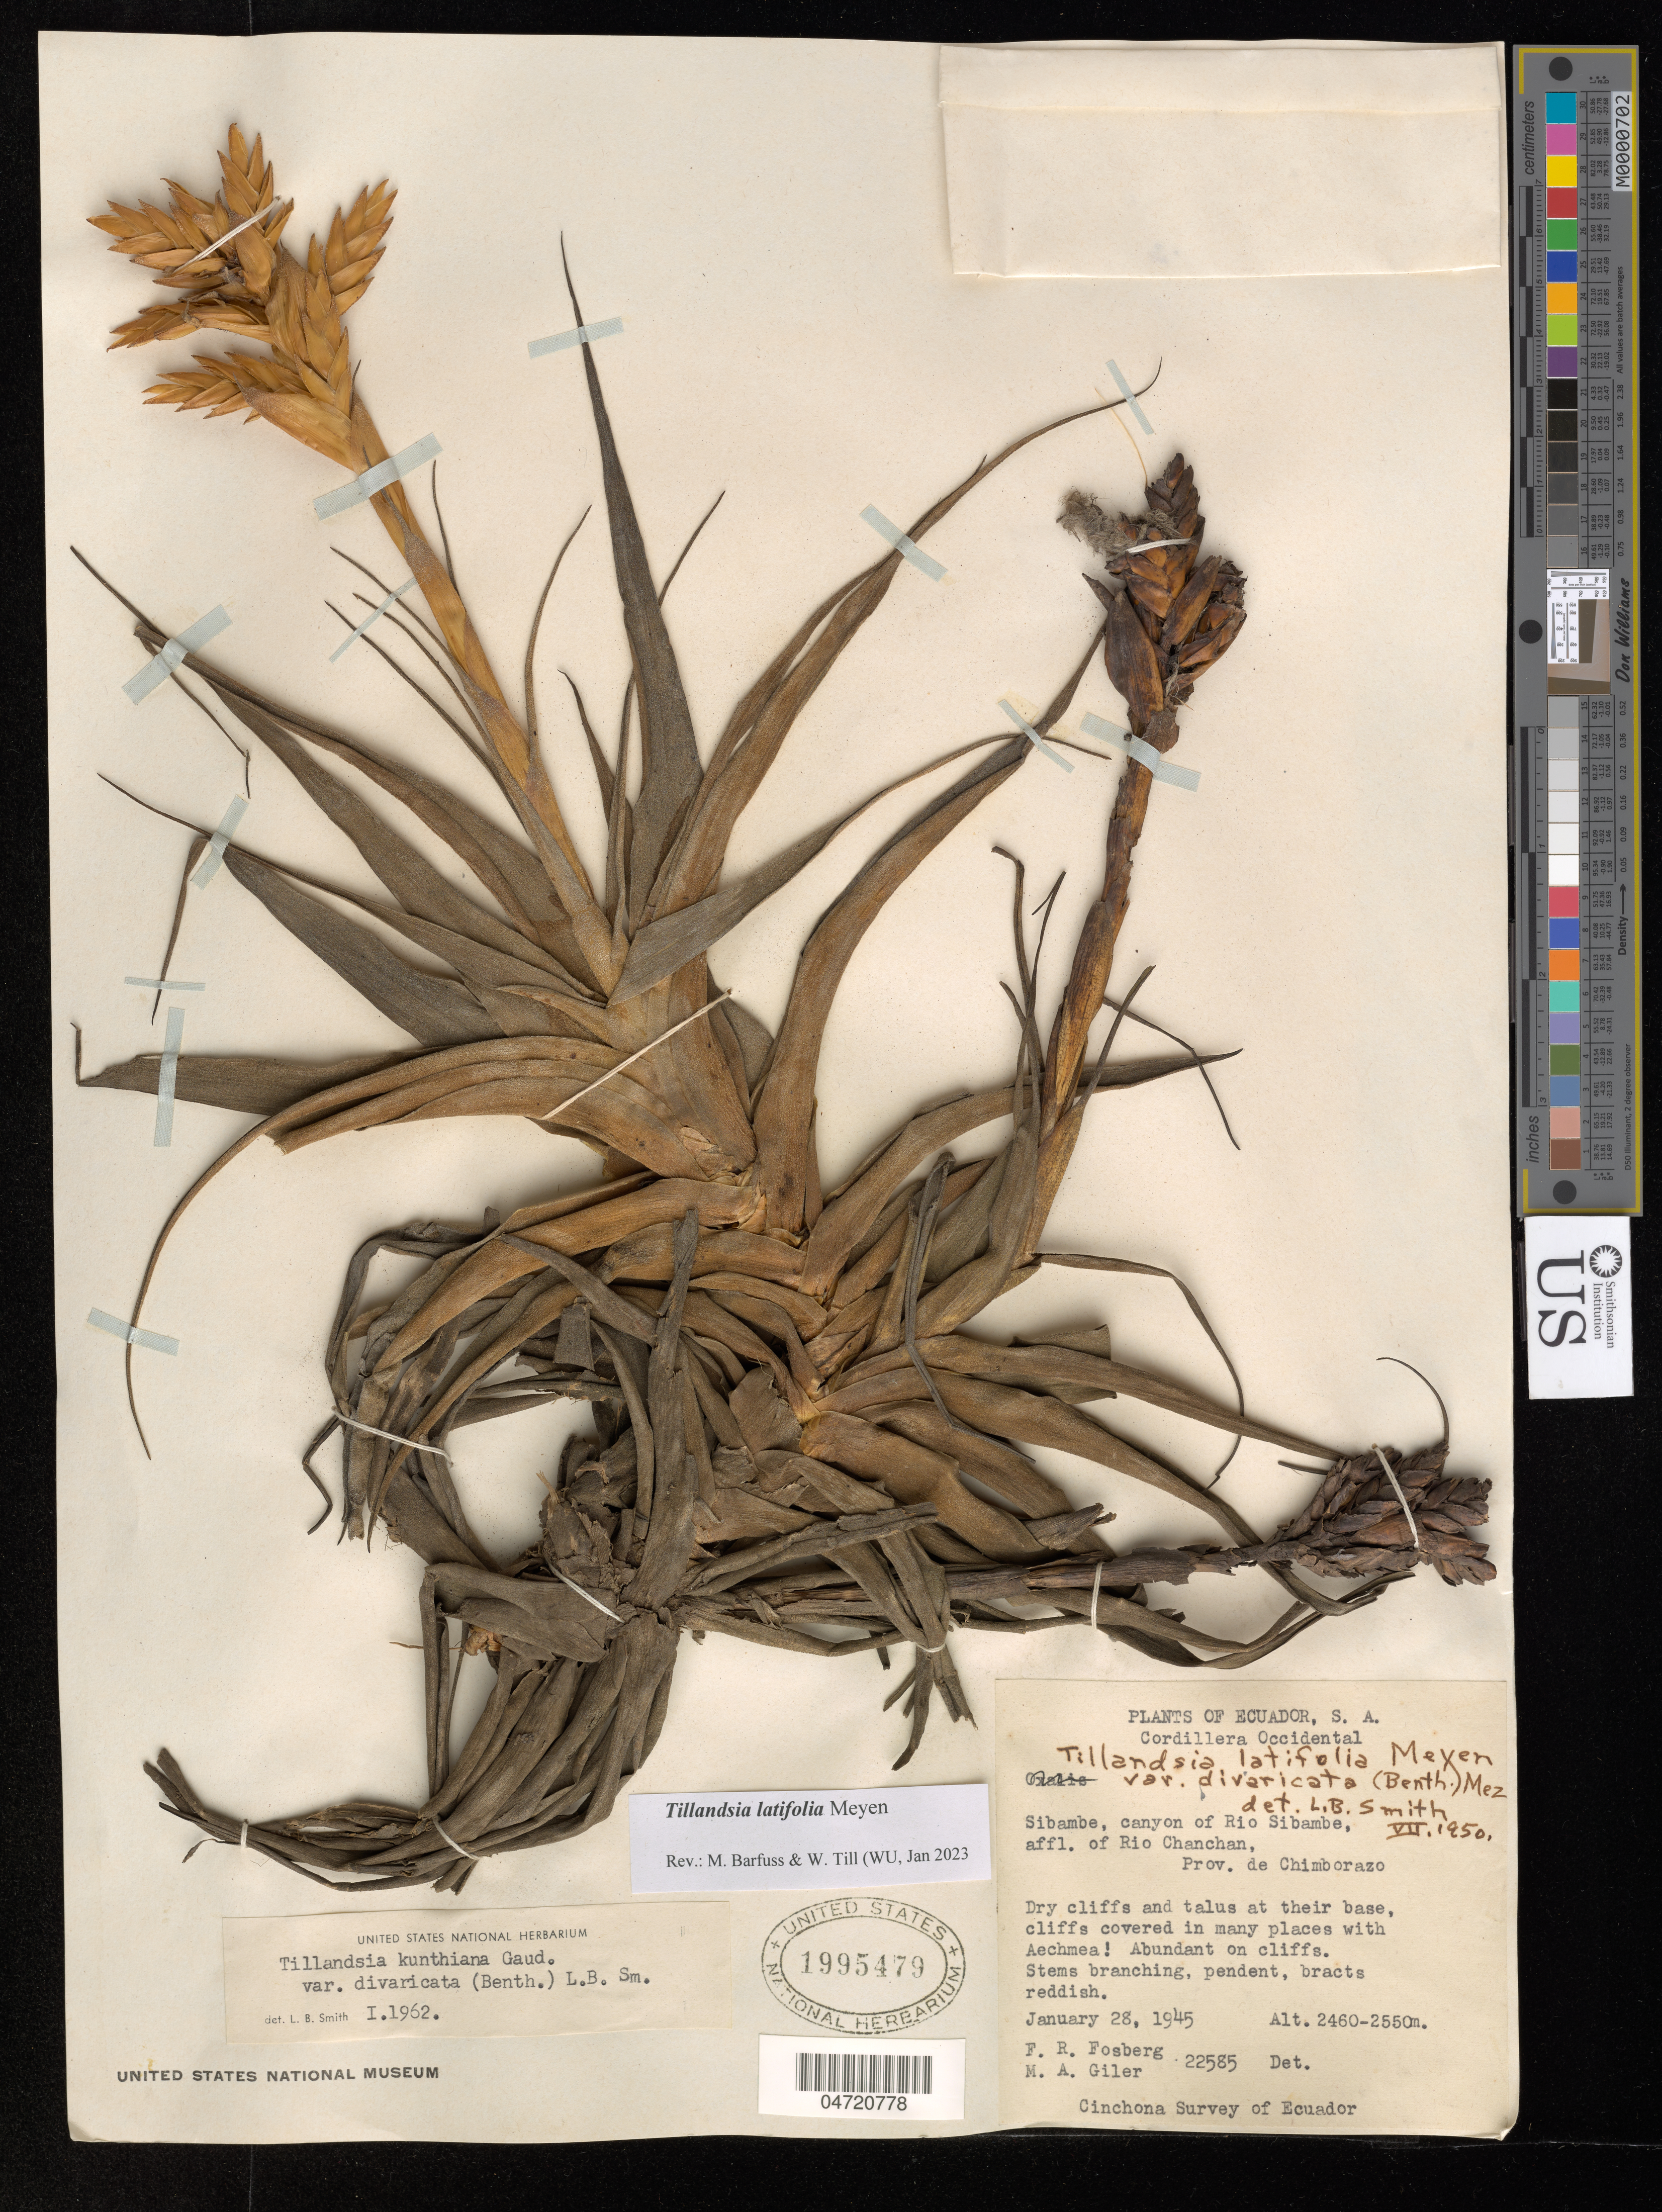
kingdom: Plantae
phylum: Tracheophyta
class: Liliopsida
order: Poales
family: Bromeliaceae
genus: Tillandsia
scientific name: Tillandsia latifolia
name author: Meyen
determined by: Barfuss, Michael H.; Till, W.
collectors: F. R. Fosberg & M. Giler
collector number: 22585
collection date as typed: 28 Jan 1945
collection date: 1945-01-28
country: Ecuador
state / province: Chimborazo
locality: canyon of Río Sibambe, affluent of Río Chanchan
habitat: Dry cliffs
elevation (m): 2460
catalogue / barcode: US 1995479